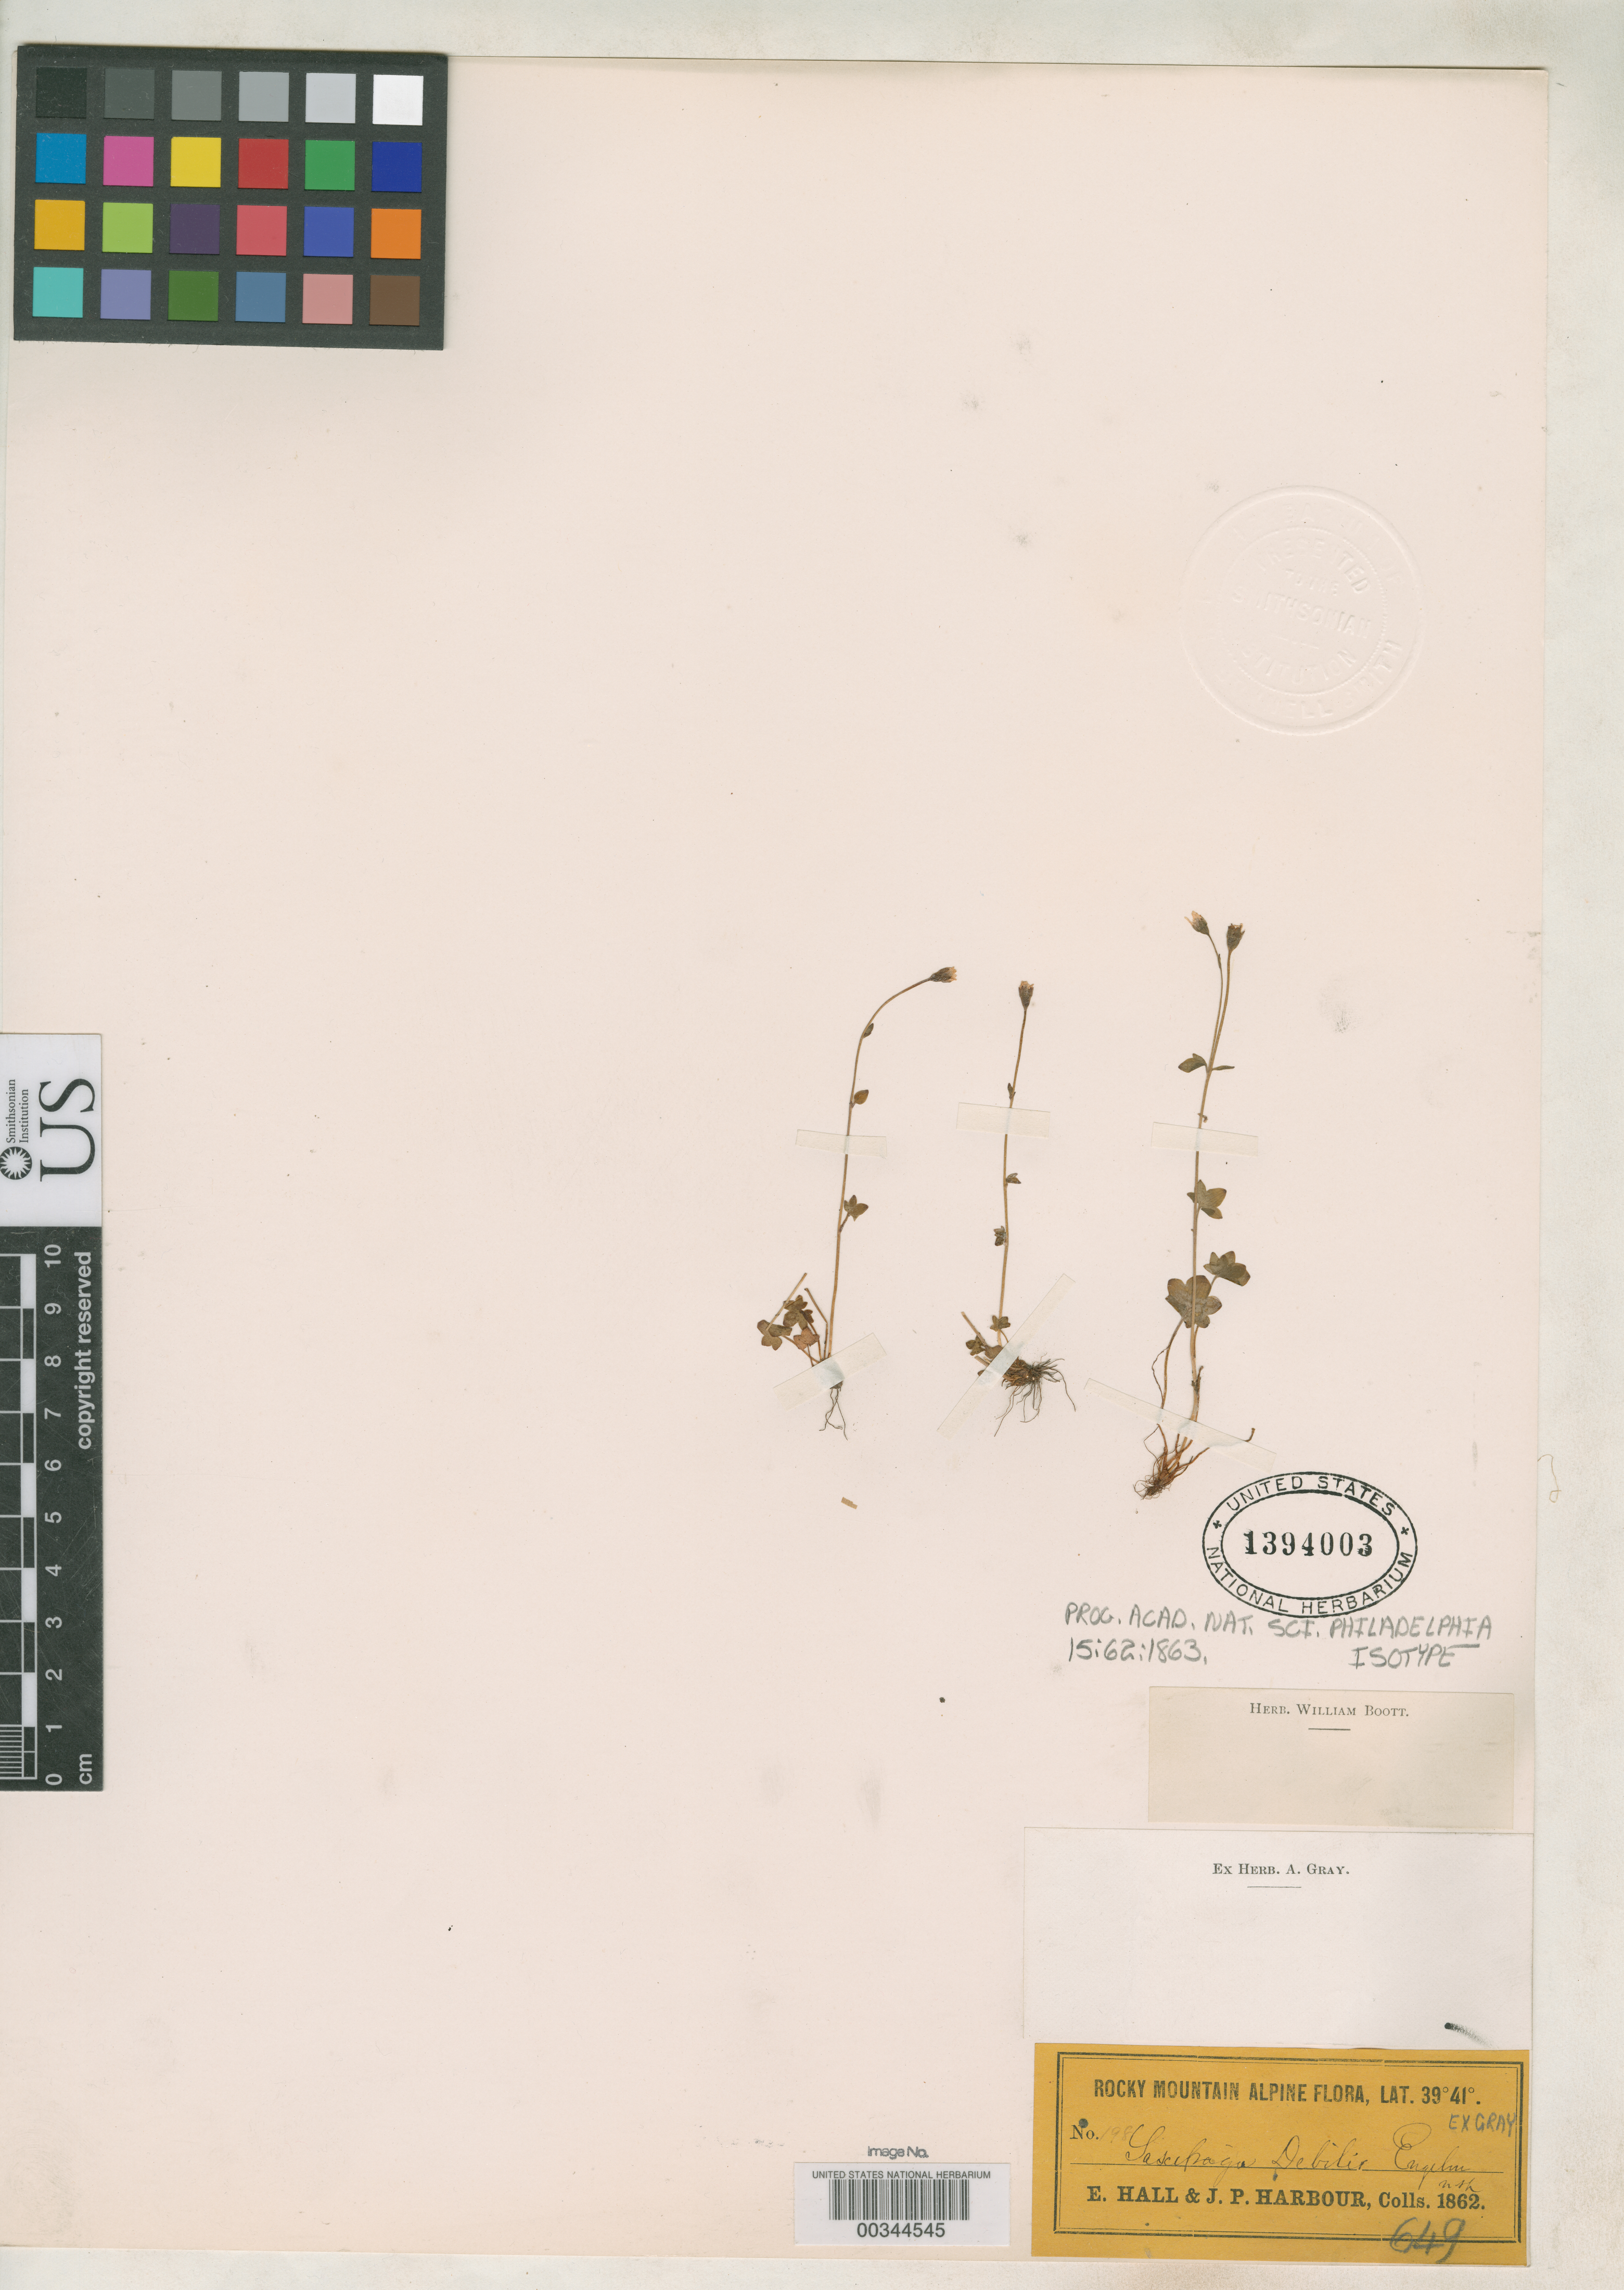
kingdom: Plantae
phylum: Tracheophyta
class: Magnoliopsida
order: Saxifragales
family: Saxifragaceae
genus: Saxifraga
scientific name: Saxifraga debilis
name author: Engelm. ex A. Gray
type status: Isosyntype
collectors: E. Hall & J. Harbour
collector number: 198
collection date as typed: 1862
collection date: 1862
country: United States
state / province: Colorado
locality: Rocky Mtns. alpine flora.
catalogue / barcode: US 1394003